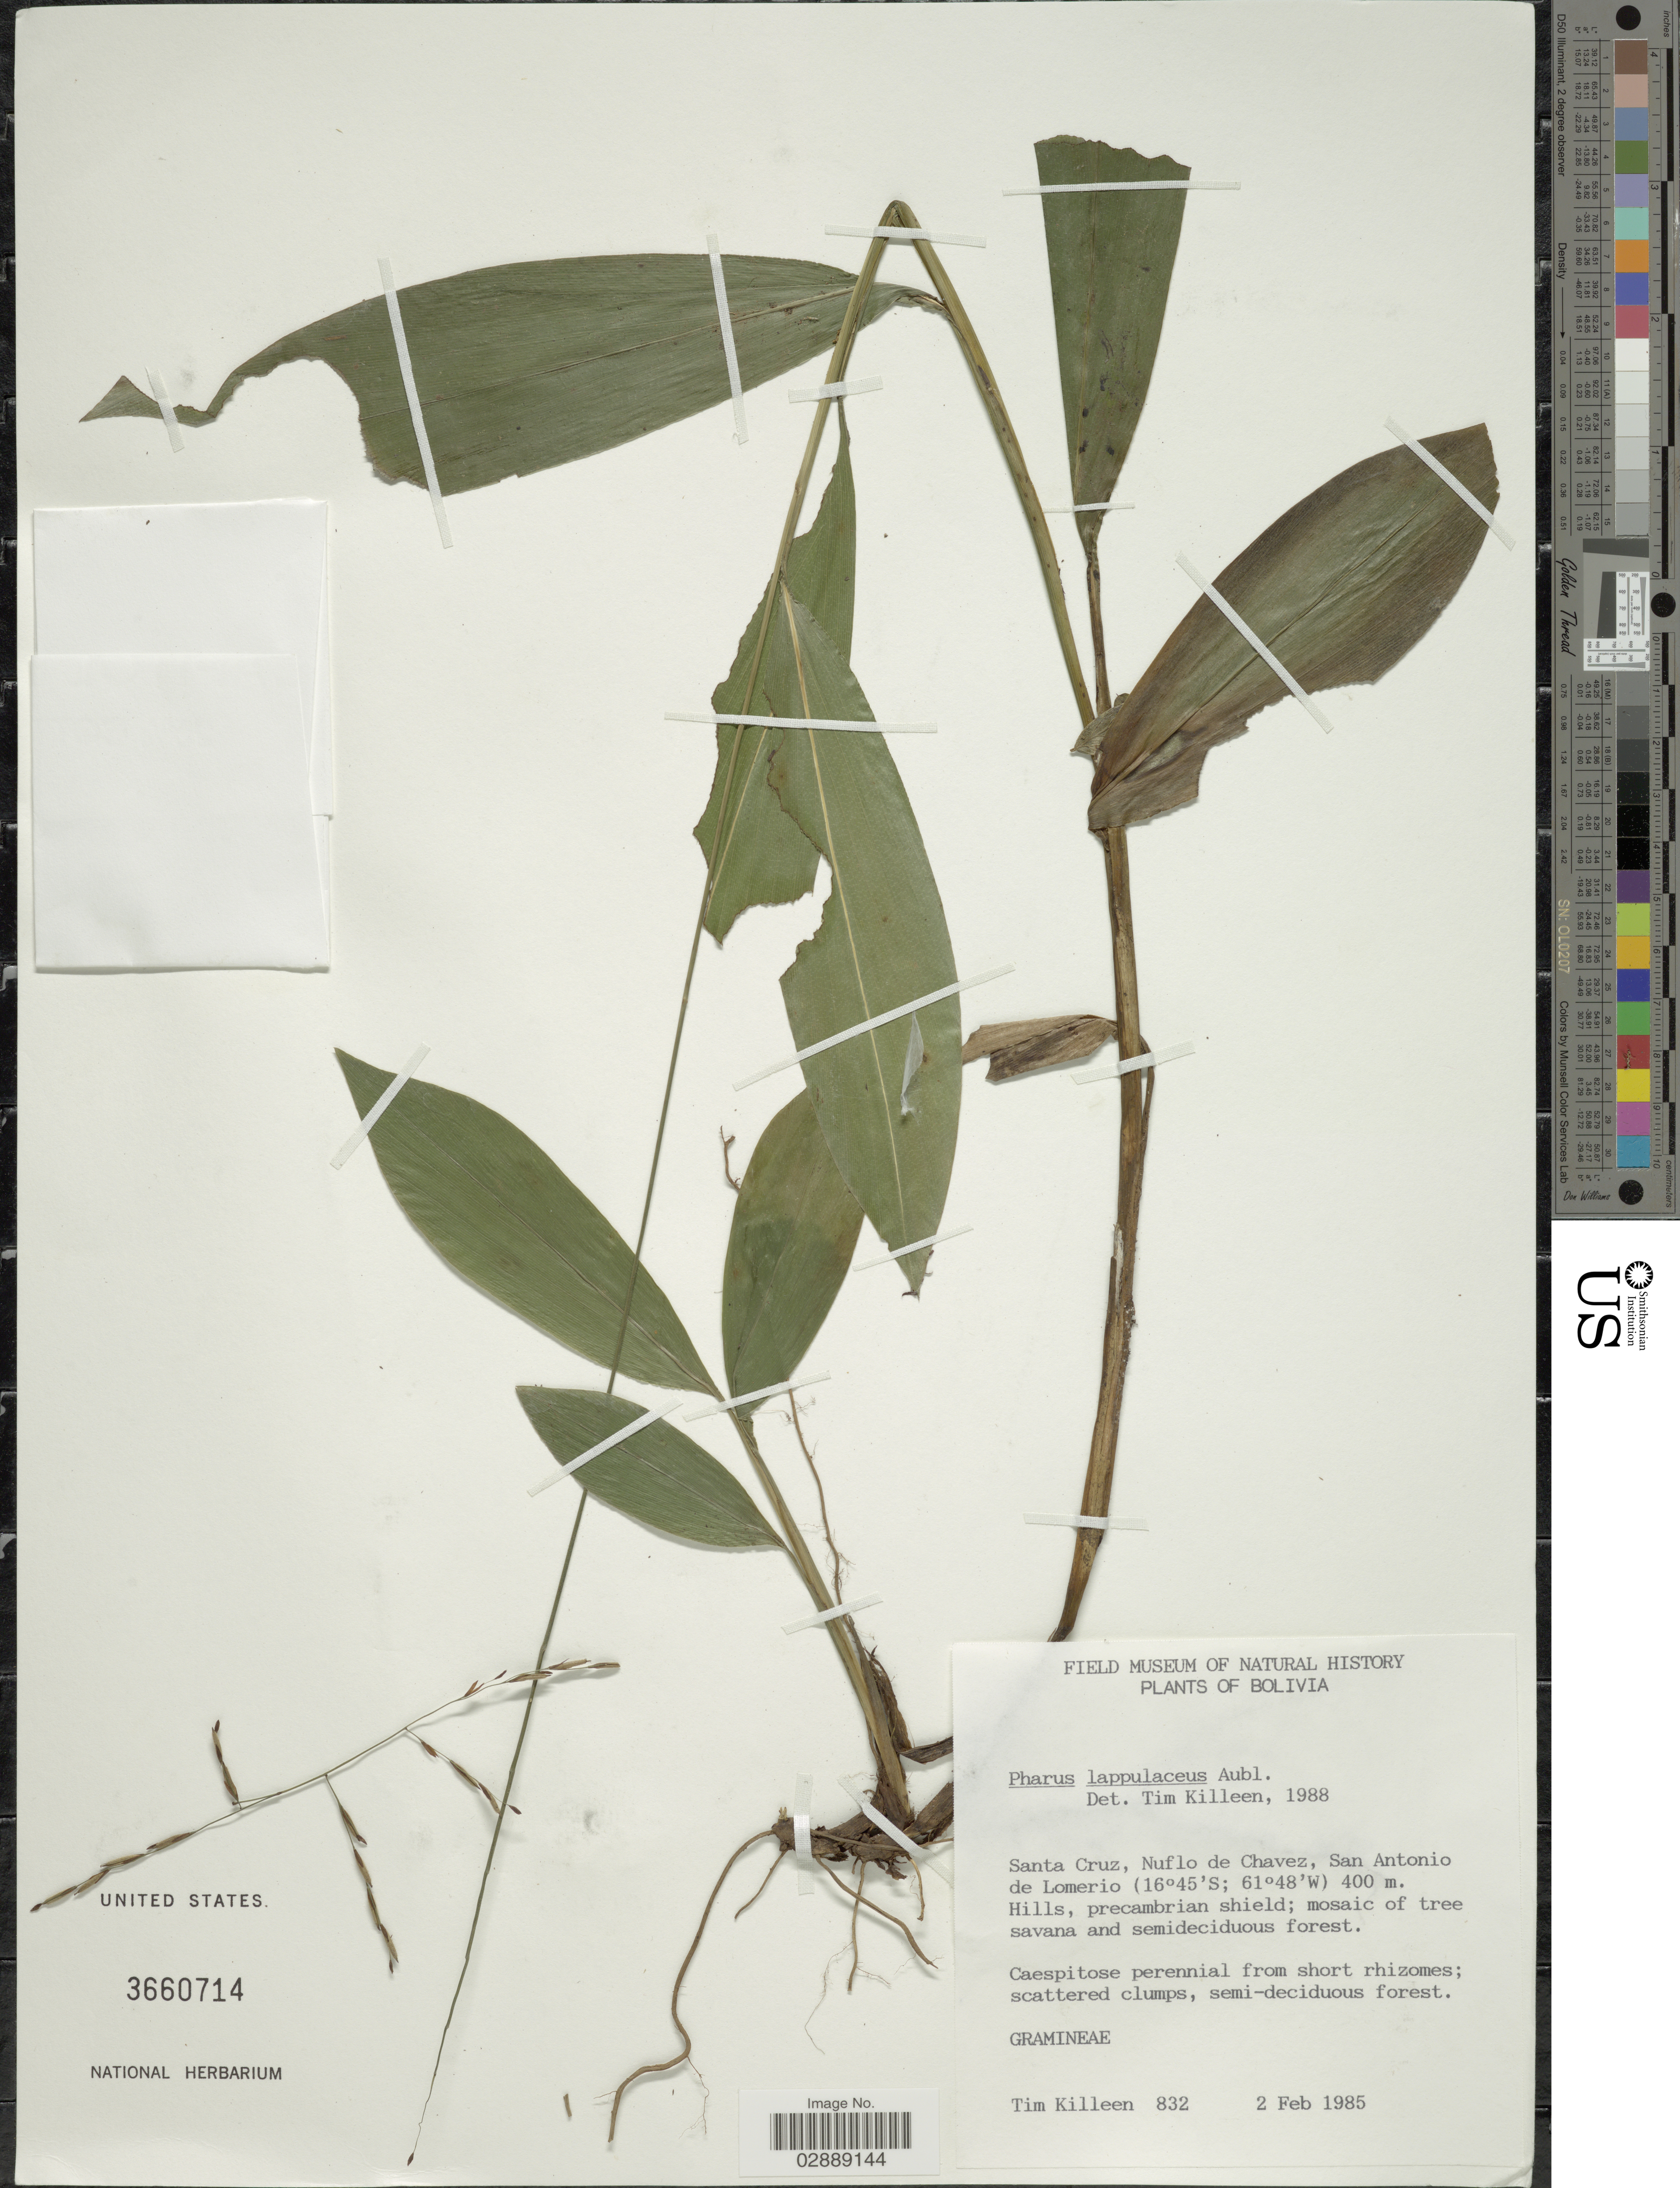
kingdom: Plantae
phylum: Tracheophyta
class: Liliopsida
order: Poales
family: Poaceae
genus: Pharus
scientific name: Pharus lappulaceus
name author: Aubl.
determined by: Killeen, T.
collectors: T. Killeen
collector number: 832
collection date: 1985-02-02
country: Bolivia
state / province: Santa Cruz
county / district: Ñuflo de Chávez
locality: San Antonio de Lomerio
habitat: Scattered clumps, semi-deciduous forest. Hills, precambrian shield; mosaic of tree savana and semideciduous forest.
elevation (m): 400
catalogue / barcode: US 3660714